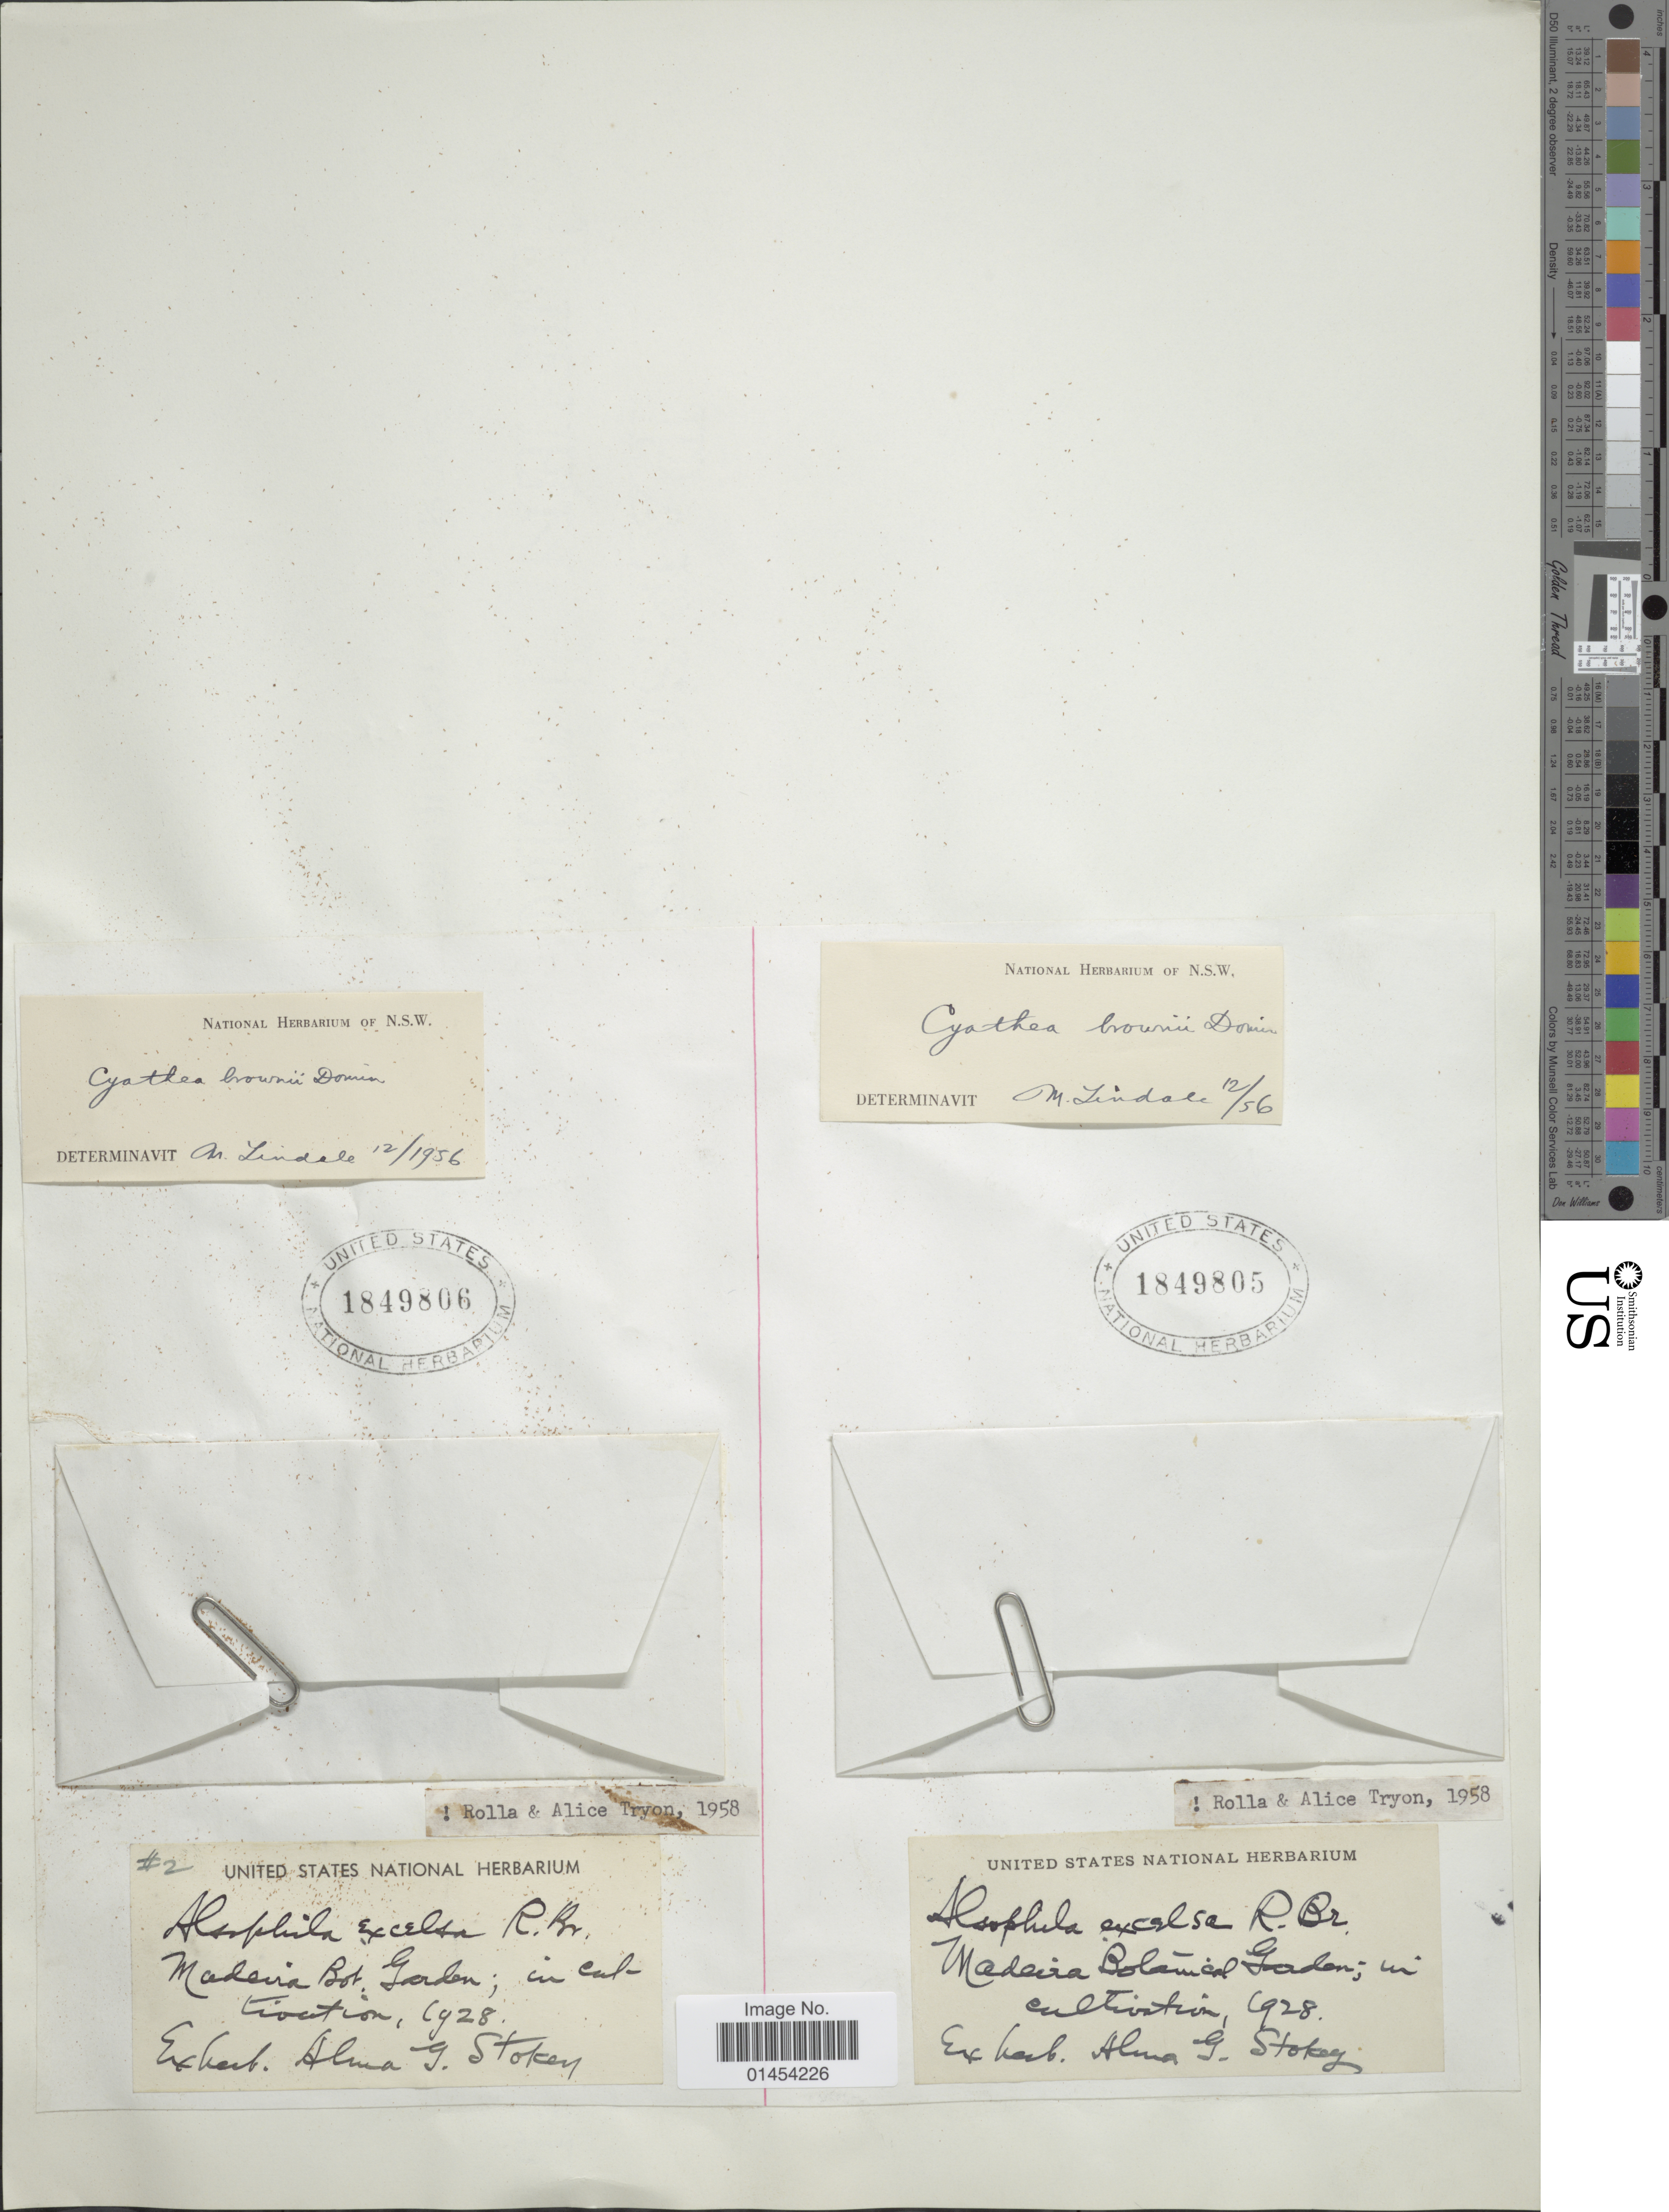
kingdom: Plantae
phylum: Tracheophyta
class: Polypodiopsida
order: Cyatheales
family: Cyatheaceae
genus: Alsophila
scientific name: Alsophila excelsa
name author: R. Br.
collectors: ex herb. Aluna G. Stokey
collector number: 2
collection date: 1928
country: Portugal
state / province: Madeira (Aut. Reg.)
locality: Madeira Bot. Garden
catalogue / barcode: US 1849806-2